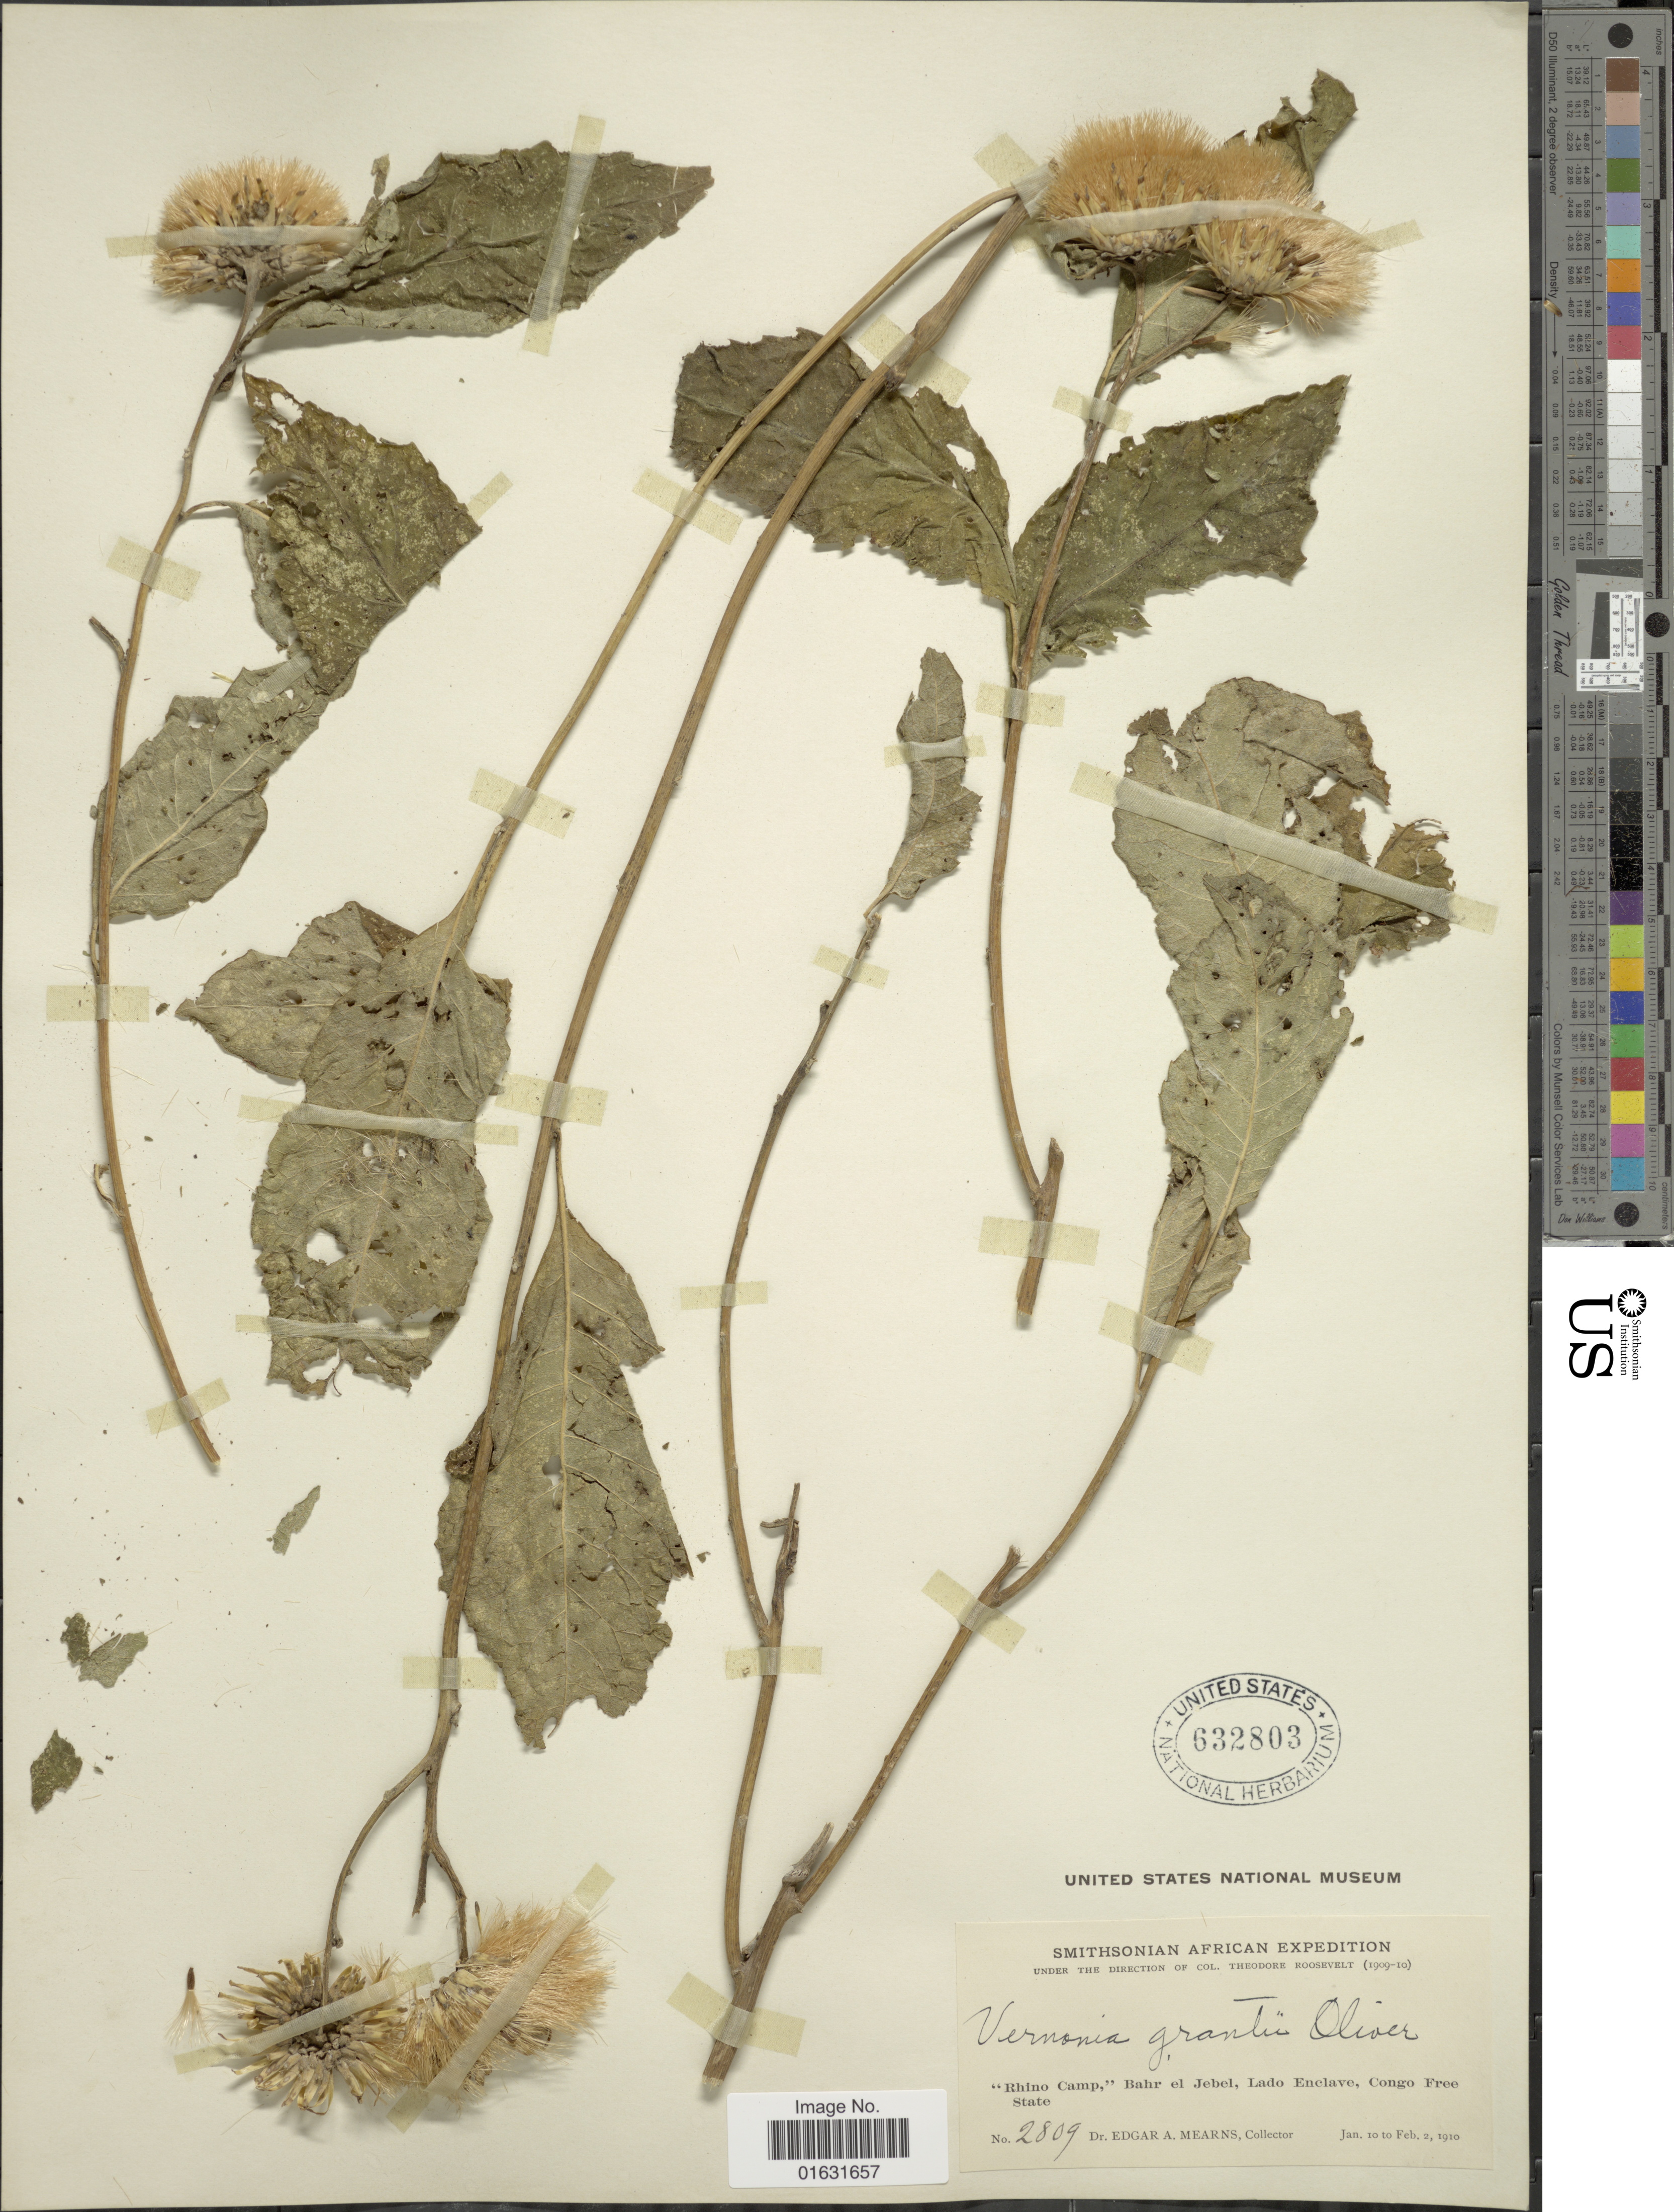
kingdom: Plantae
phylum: Tracheophyta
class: Magnoliopsida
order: Asterales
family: Asteraceae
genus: Baccharoides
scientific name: Baccharoides adoensis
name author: (Sch. Bip. ex Walp.) H. Rob.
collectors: E. A. Mearns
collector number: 2809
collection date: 1910-01-10/1910-02-02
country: South Africa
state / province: Free State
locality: Rhino Campo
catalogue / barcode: US 632803